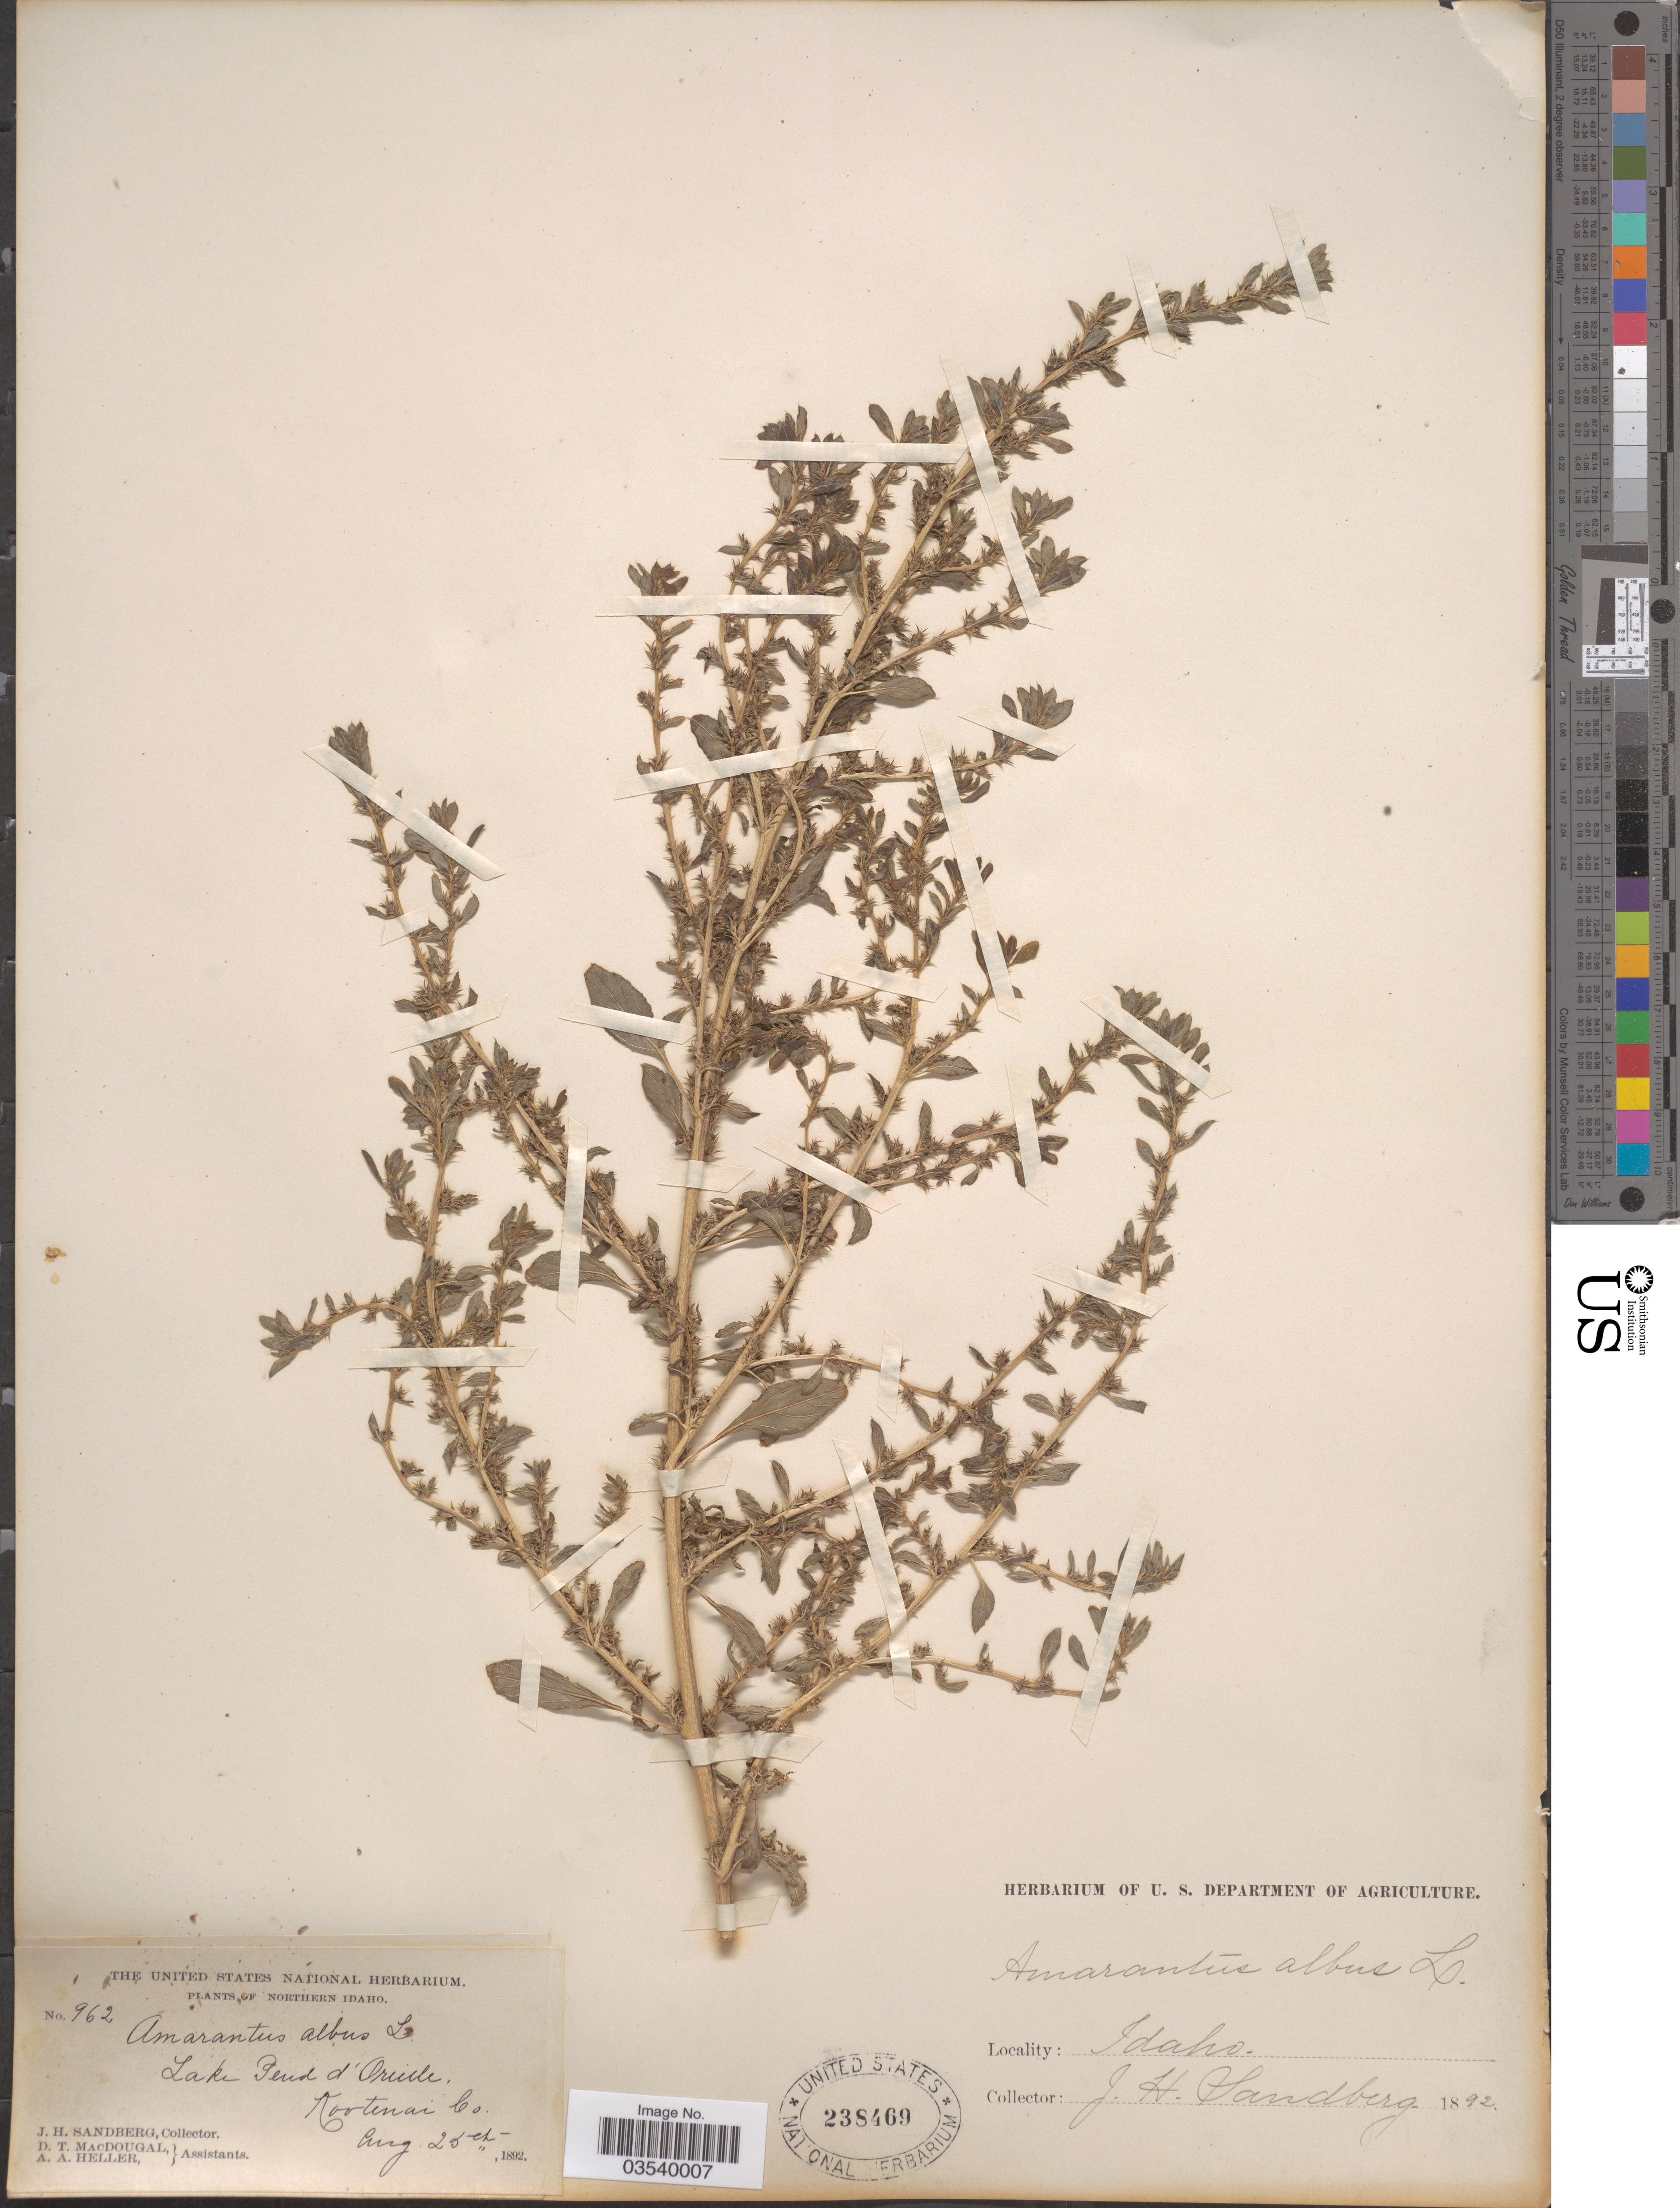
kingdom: Plantae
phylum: Tracheophyta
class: Magnoliopsida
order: Caryophyllales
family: Amaranthaceae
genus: Amaranthus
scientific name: Amaranthus albus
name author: L.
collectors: J. H. Sandberg, D. T. MacDougal & A. A. Heller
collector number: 962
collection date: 1892-08-25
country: United States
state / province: Idaho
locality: Northern Idaho. Lake Pend d'Oreille, Kootenai Co.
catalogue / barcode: US 238469